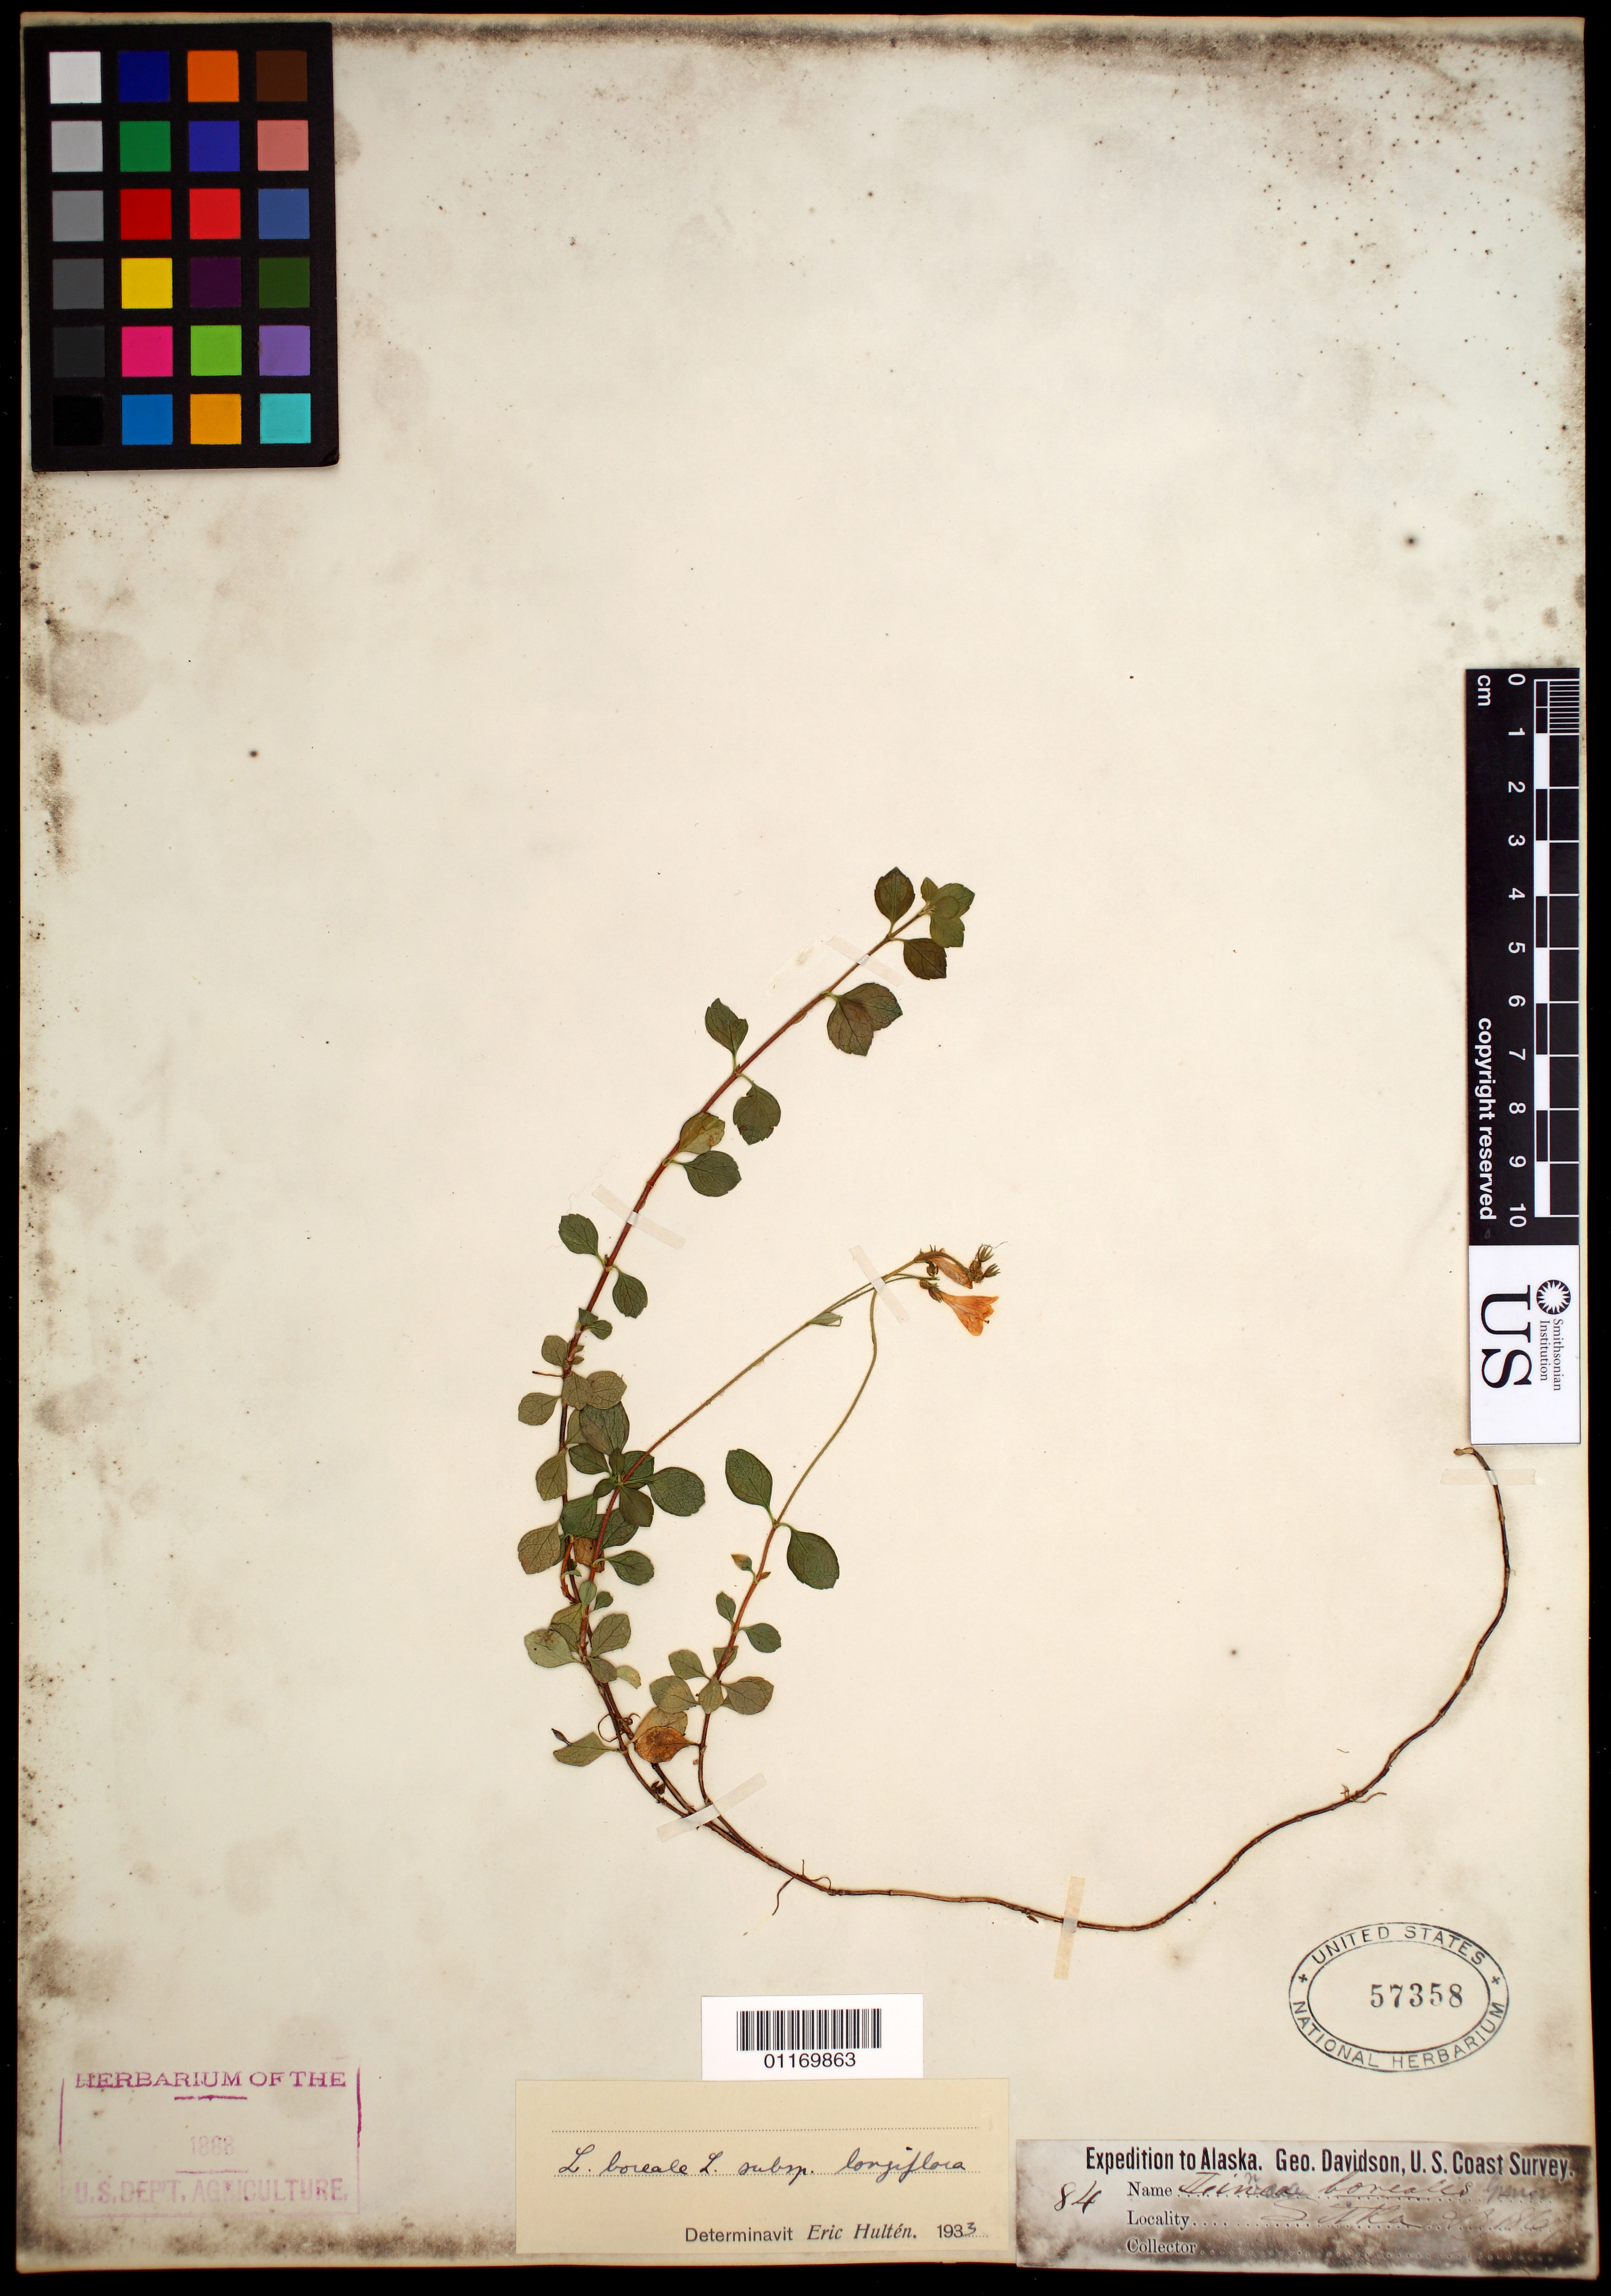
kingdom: Plantae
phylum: Tracheophyta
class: Magnoliopsida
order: Dipsacales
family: Caprifoliaceae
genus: Linnaea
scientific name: Linnaea borealis subsp. longiflora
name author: (Torr.) Piper & Beattie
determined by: Hultén, [O.] Eric G.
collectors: H .S. T. Tiling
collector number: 84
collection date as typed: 1867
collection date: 1867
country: United States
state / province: Alaska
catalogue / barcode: US 57358